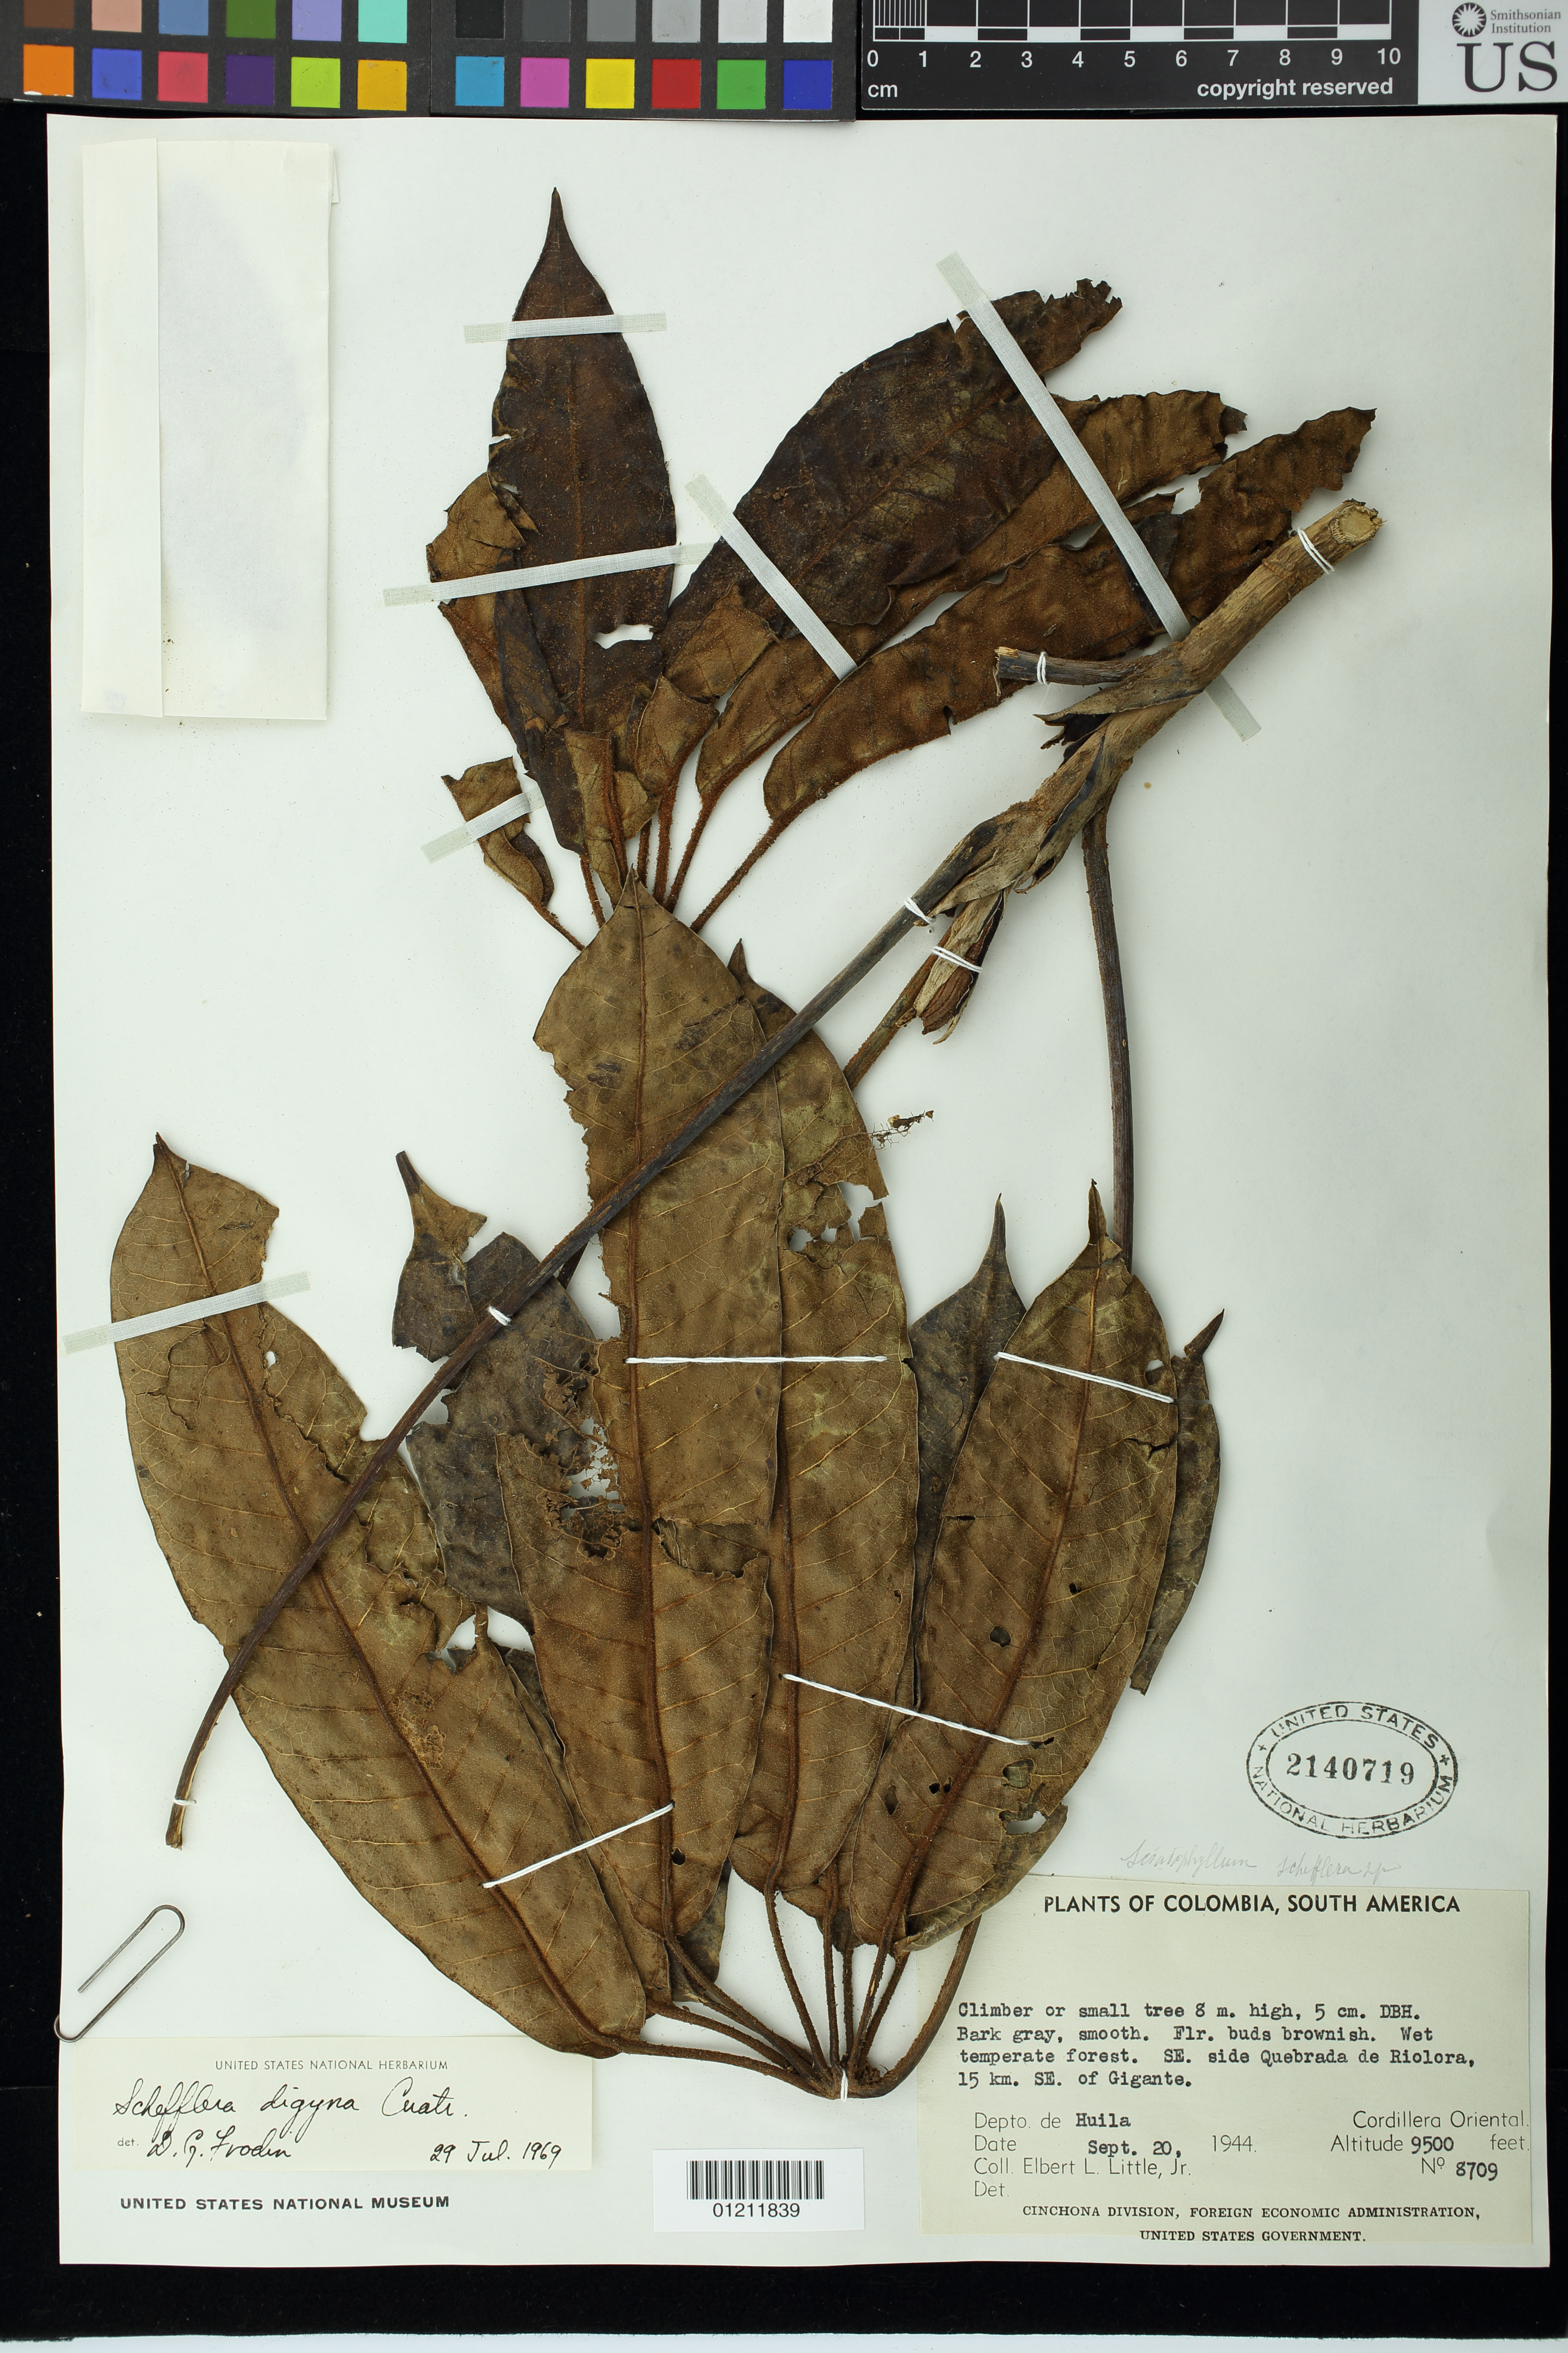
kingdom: Plantae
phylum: Tracheophyta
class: Magnoliopsida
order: Apiales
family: Araliaceae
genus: Schefflera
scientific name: Schefflera digyna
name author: Cuatrec.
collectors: E. L. Little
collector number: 8709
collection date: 1944-09-20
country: Colombia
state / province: Huila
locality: Cordillera Oriental. Wet temperate forest. SE. side Quebrada de Riolora, 15 km. SE. of Gigante.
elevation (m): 2896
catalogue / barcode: US 2140719